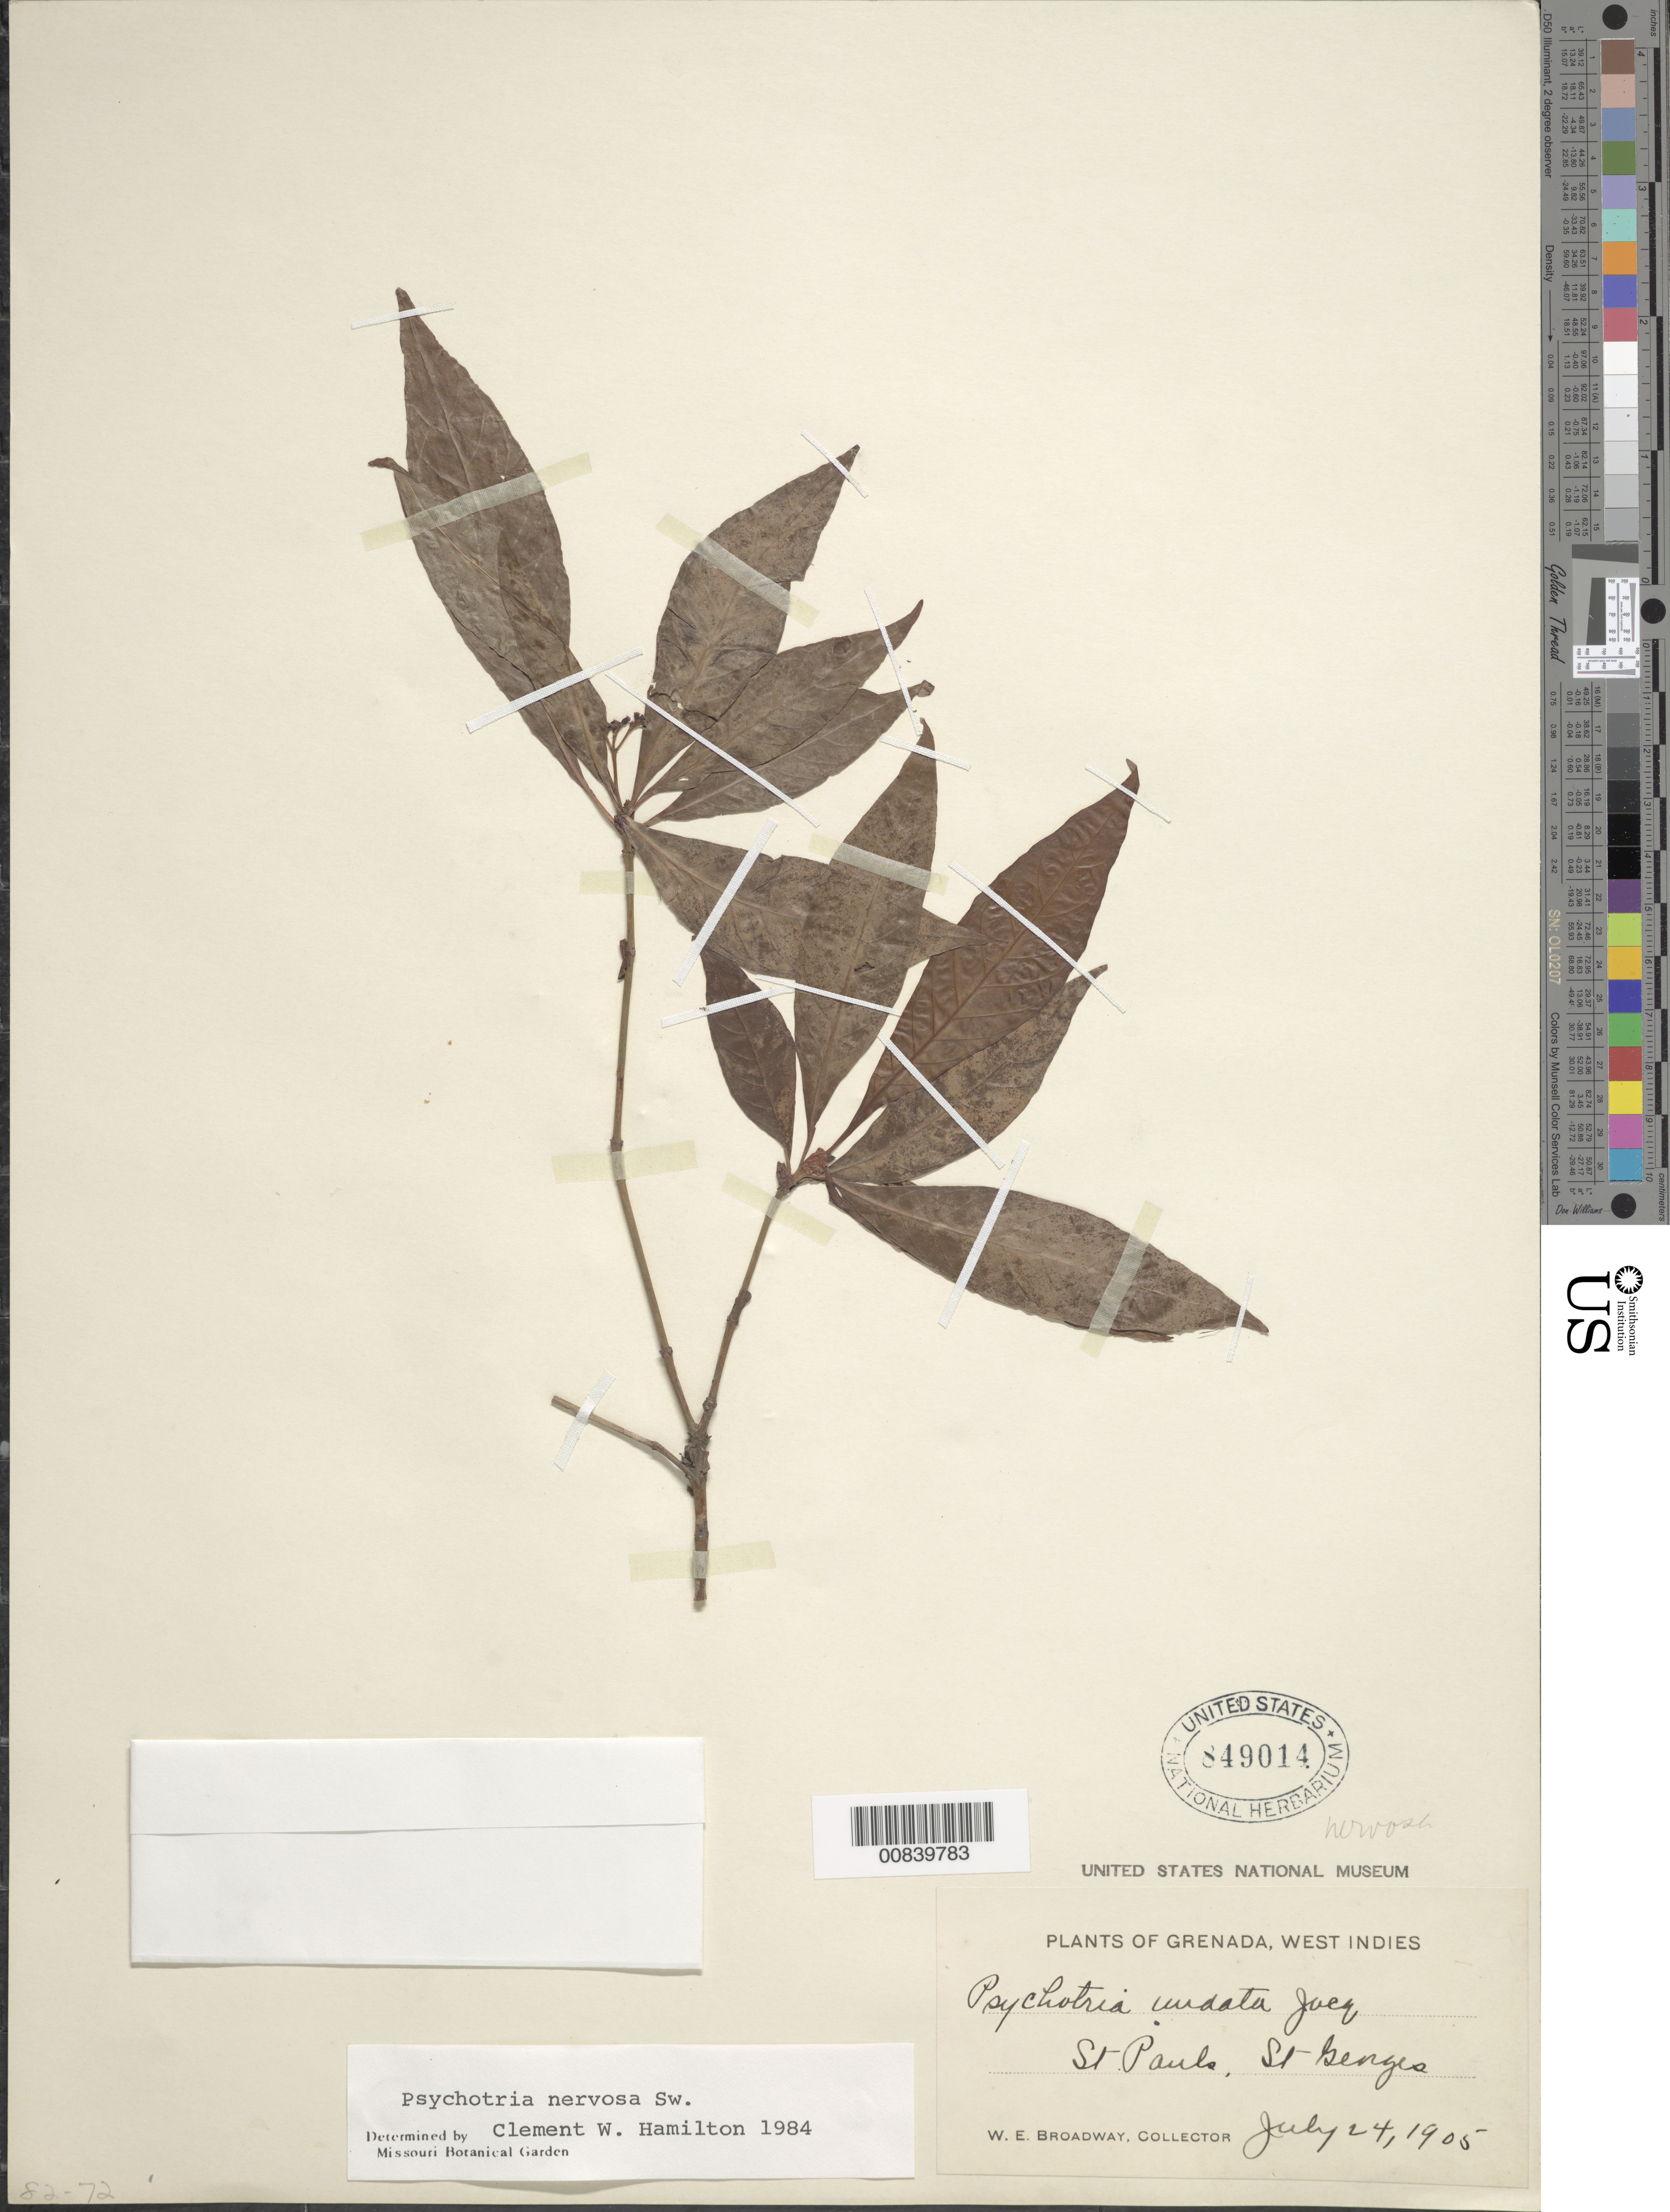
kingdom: Plantae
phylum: Tracheophyta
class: Magnoliopsida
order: Gentianales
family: Rubiaceae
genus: Psychotria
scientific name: Psychotria nervosa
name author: Sw.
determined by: Hamilton, C. W.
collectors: W. E. Broadway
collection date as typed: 24 Jul 1905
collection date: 1905-07-24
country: Grenada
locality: St. Pauls. St. Georges.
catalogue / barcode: US 849014